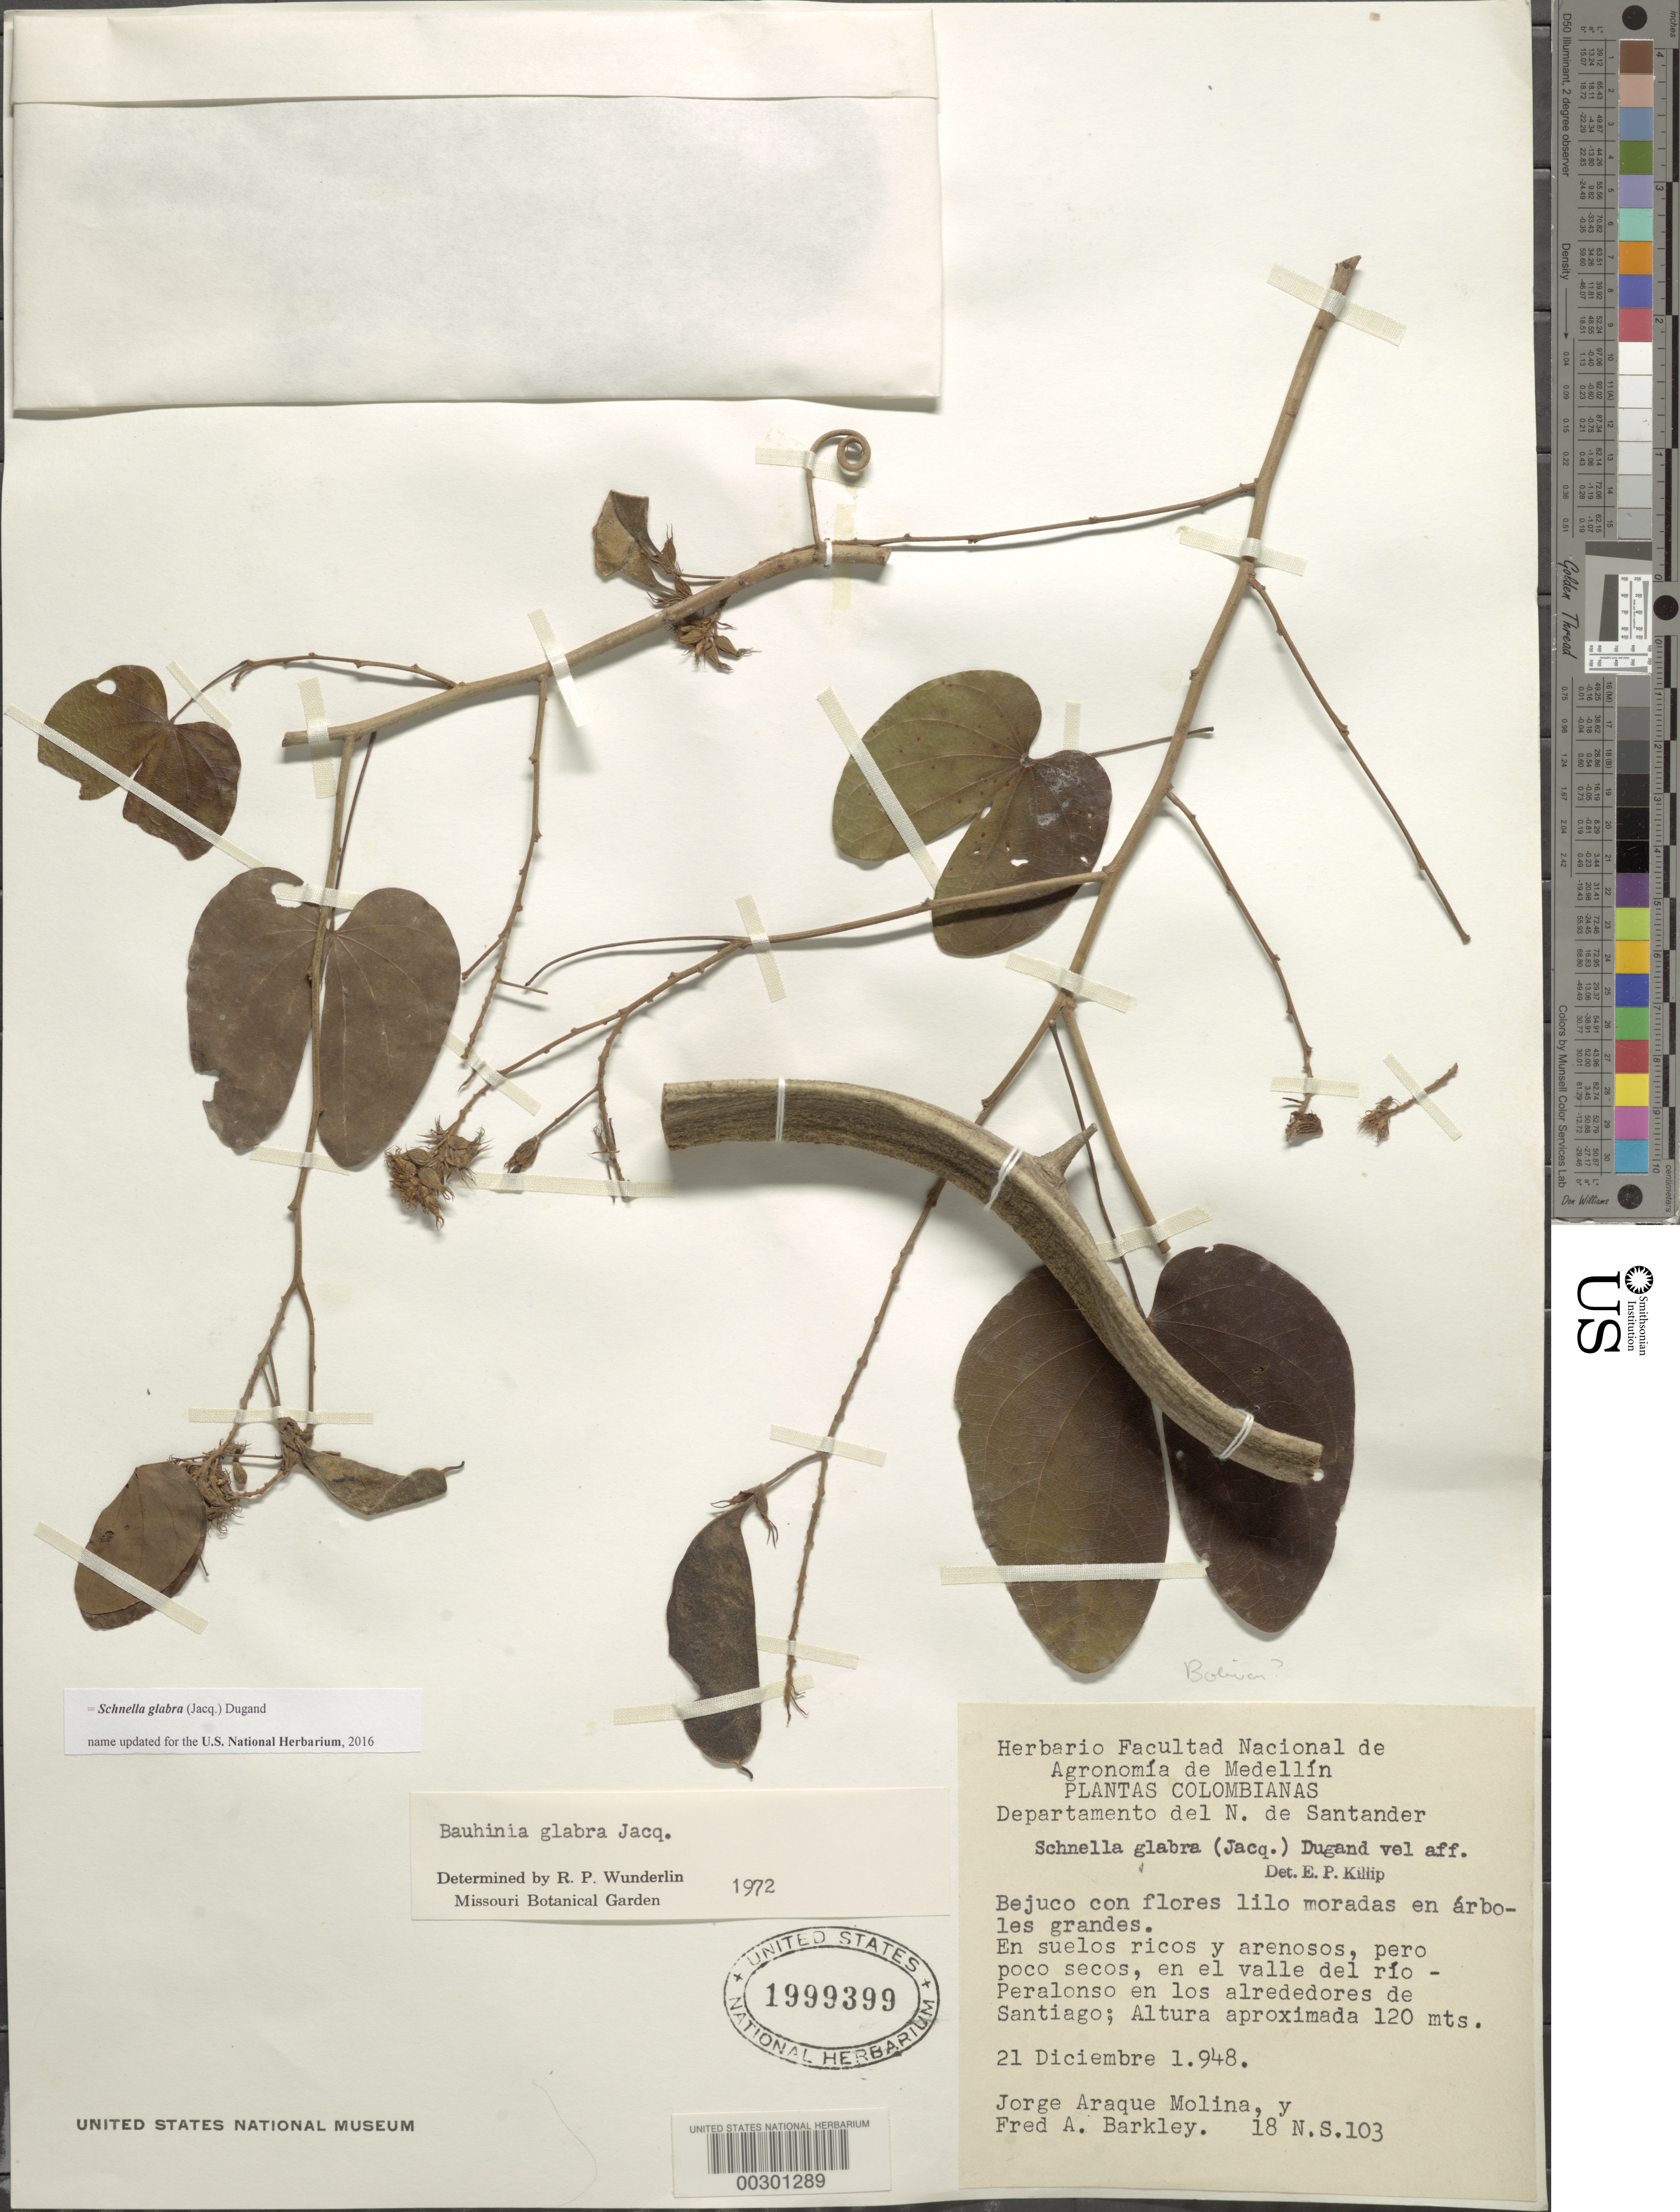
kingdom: Plantae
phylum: Tracheophyta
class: Magnoliopsida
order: Fabales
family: Fabaceae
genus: Schnella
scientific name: Schnella glabra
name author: (Jacq.) Dugand G.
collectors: J. Araque Molina & F. A. Barkley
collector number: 18 N.s. 103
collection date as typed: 21 Dec 1948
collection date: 1948-12-21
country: Colombia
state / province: Norte de Santander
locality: In the Valley of Rio Peralonso in the vicinity of Santiago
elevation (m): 120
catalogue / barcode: US 1999399